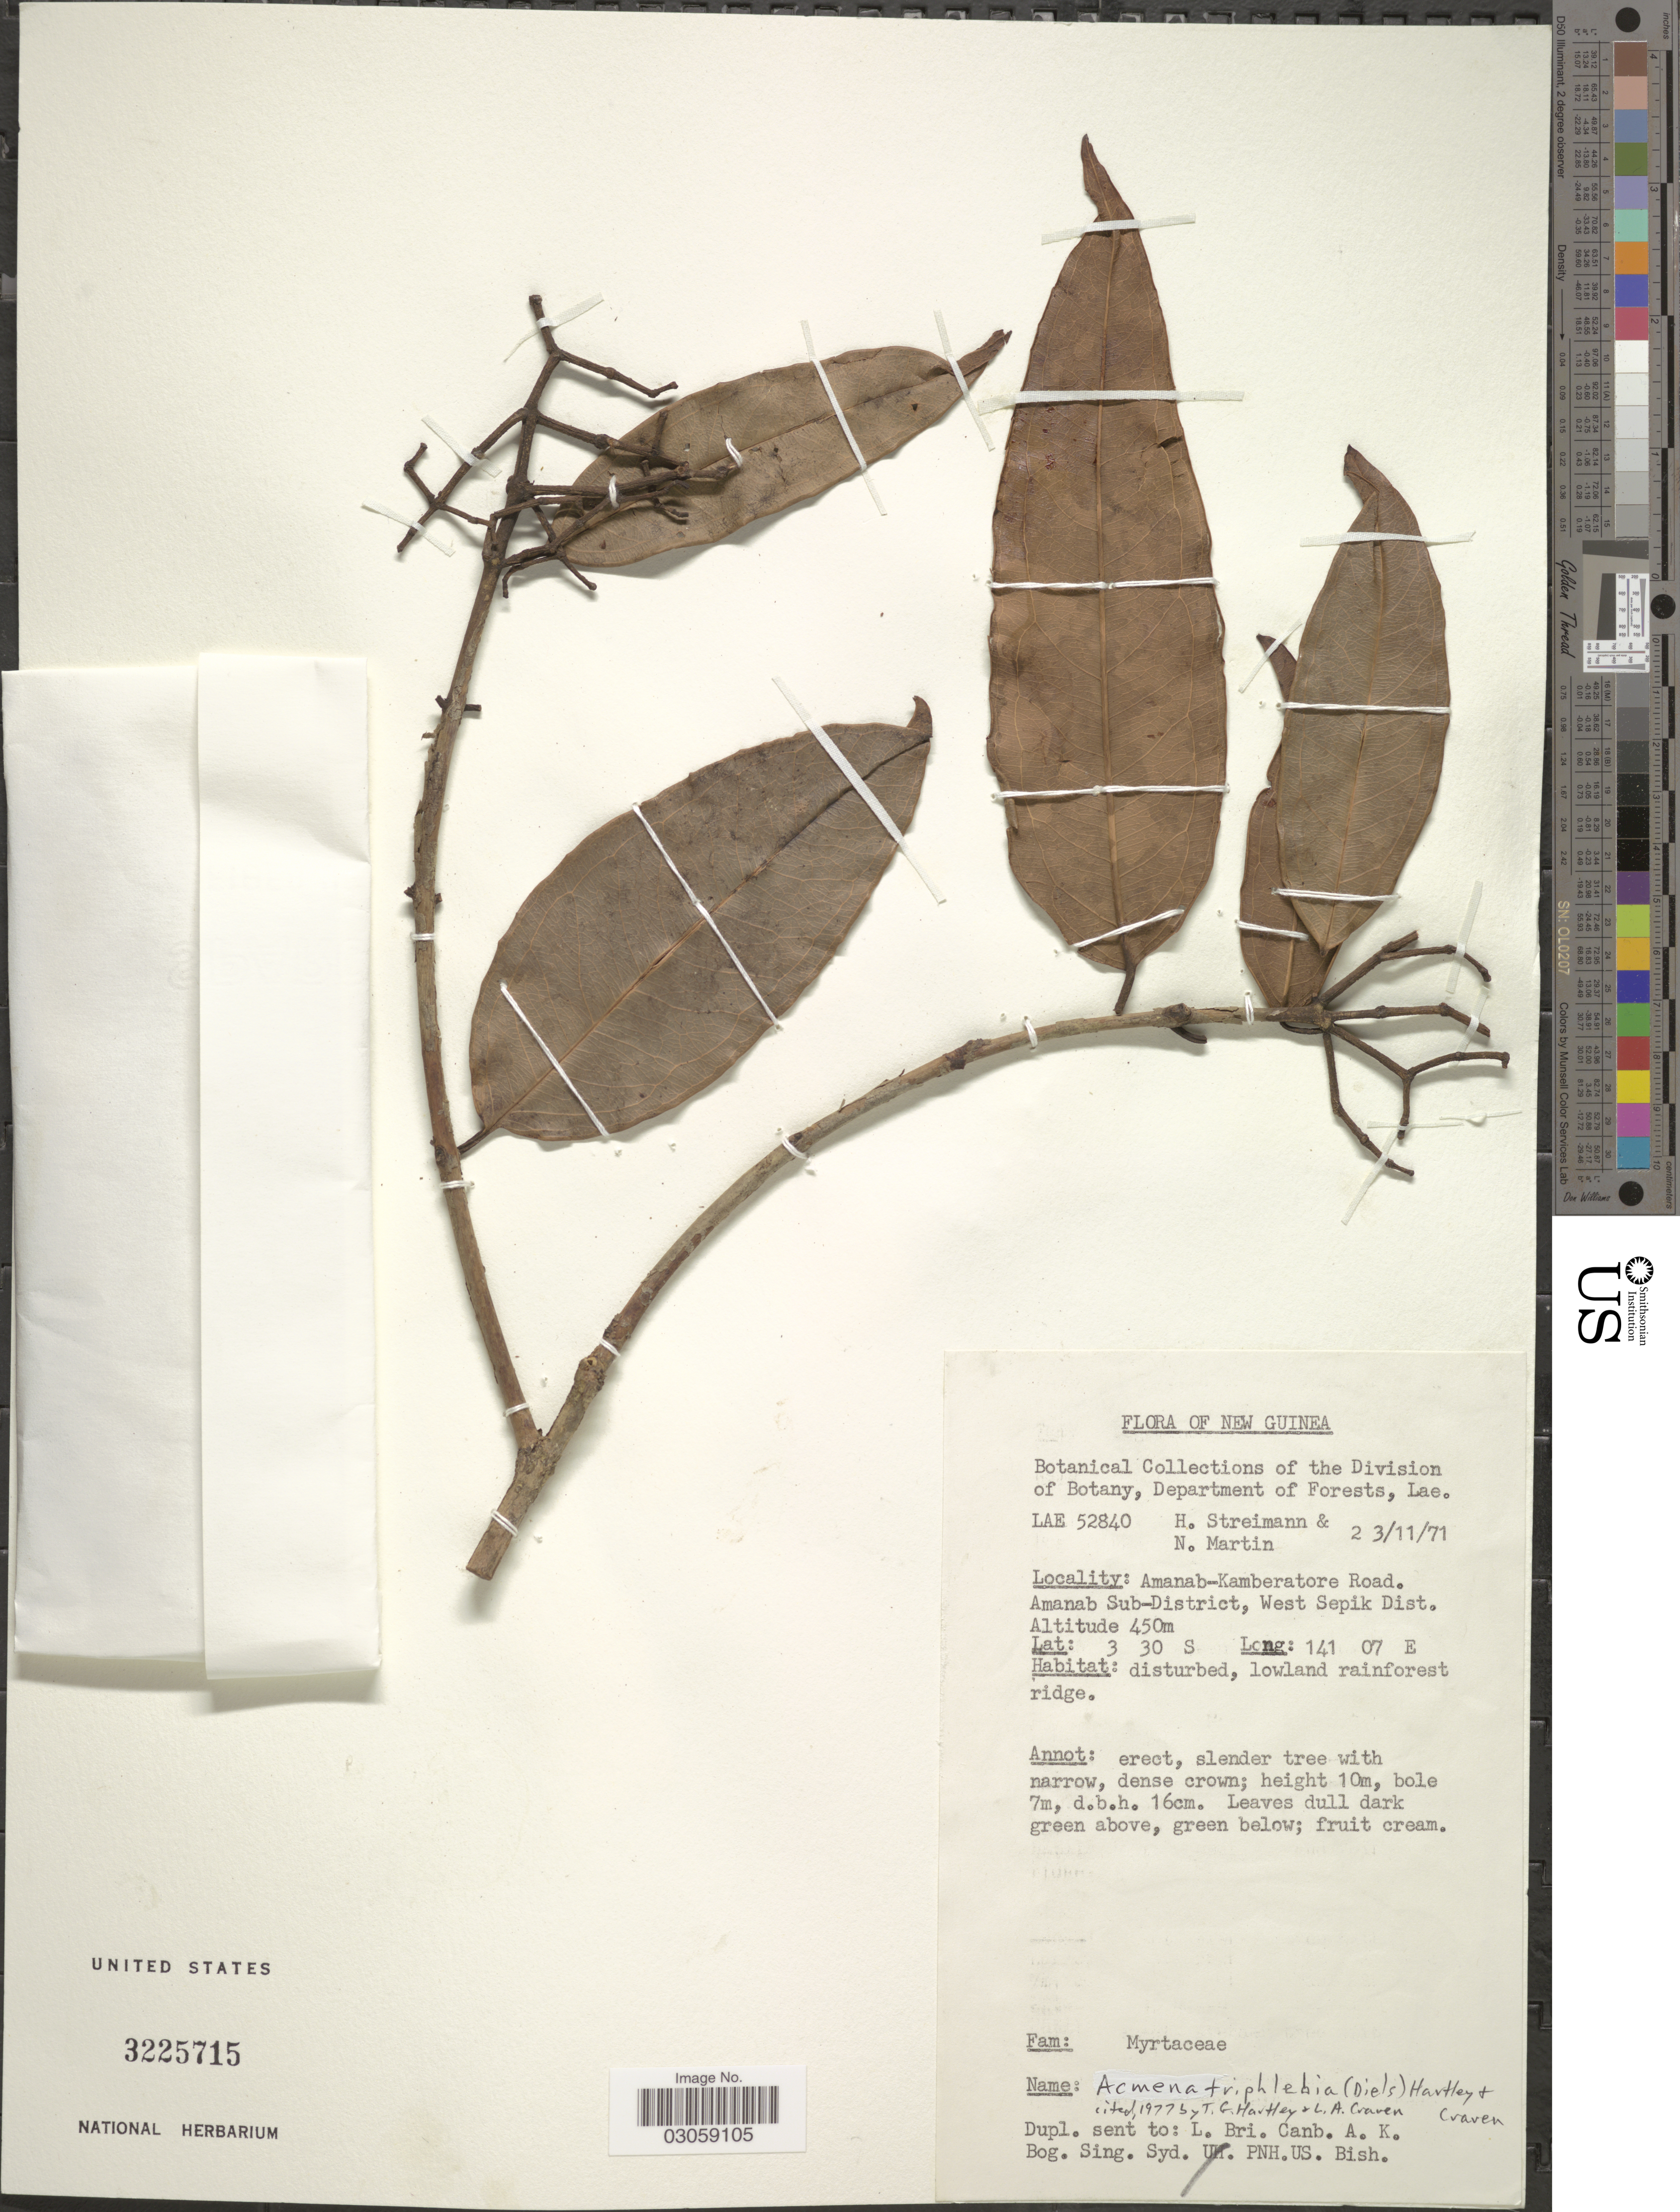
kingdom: Plantae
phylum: Tracheophyta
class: Magnoliopsida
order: Myrtales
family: Myrtaceae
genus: Syzygium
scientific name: Syzygium triphlebium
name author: Diels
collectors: H. Streimann & N. Martin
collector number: LAE52840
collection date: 1971-11-23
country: Papua New Guinea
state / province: Sandaun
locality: New Guinea, Amanab-Kamberatore Road. Amanab Sub-District, West Sepik Dist.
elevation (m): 450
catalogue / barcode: US 3225715